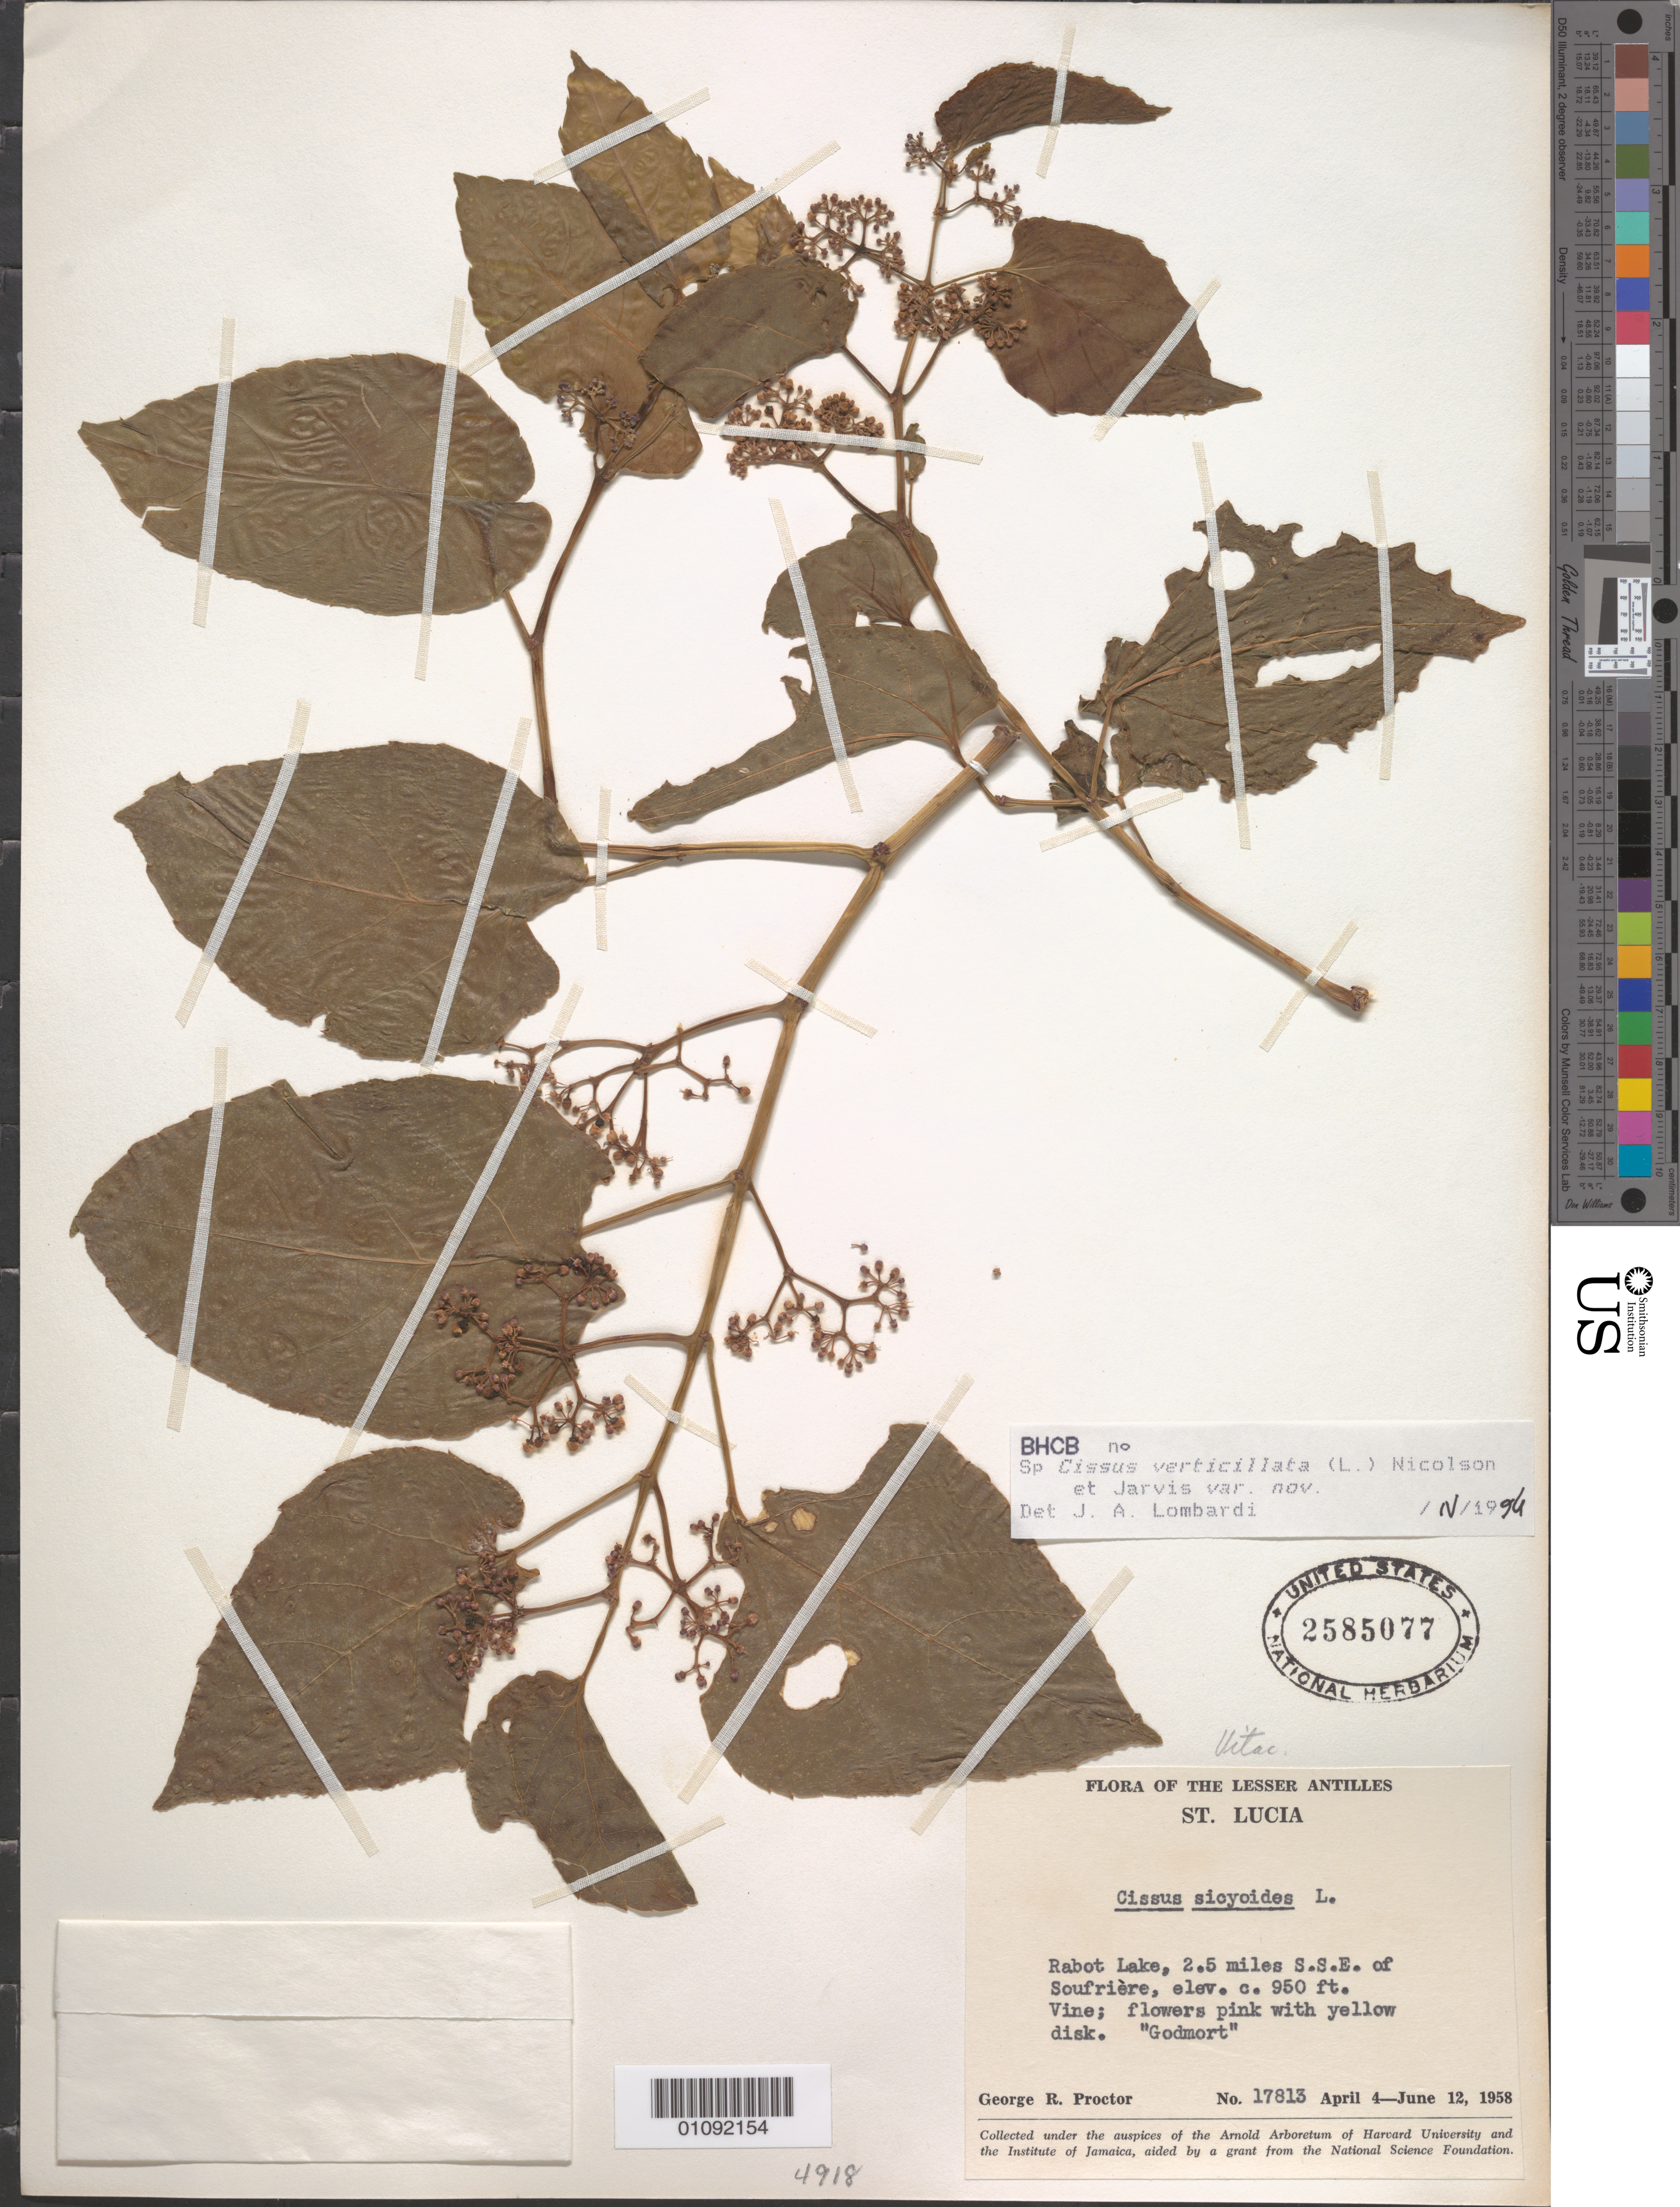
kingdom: Plantae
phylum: Tracheophyta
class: Magnoliopsida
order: Vitales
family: Vitaceae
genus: Cissus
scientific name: Cissus verticillata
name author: (L.) Nicolson & C.E. Jarvis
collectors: G. R. Proctor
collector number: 17813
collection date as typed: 04 Apr 1958 to 12 Jun 1958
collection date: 1958-04-04/1958-06-12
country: St. Lucia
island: St. Lucia I.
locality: Rabot Lake, 2.5 miles SSE of Soufrière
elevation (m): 290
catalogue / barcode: US 2585077